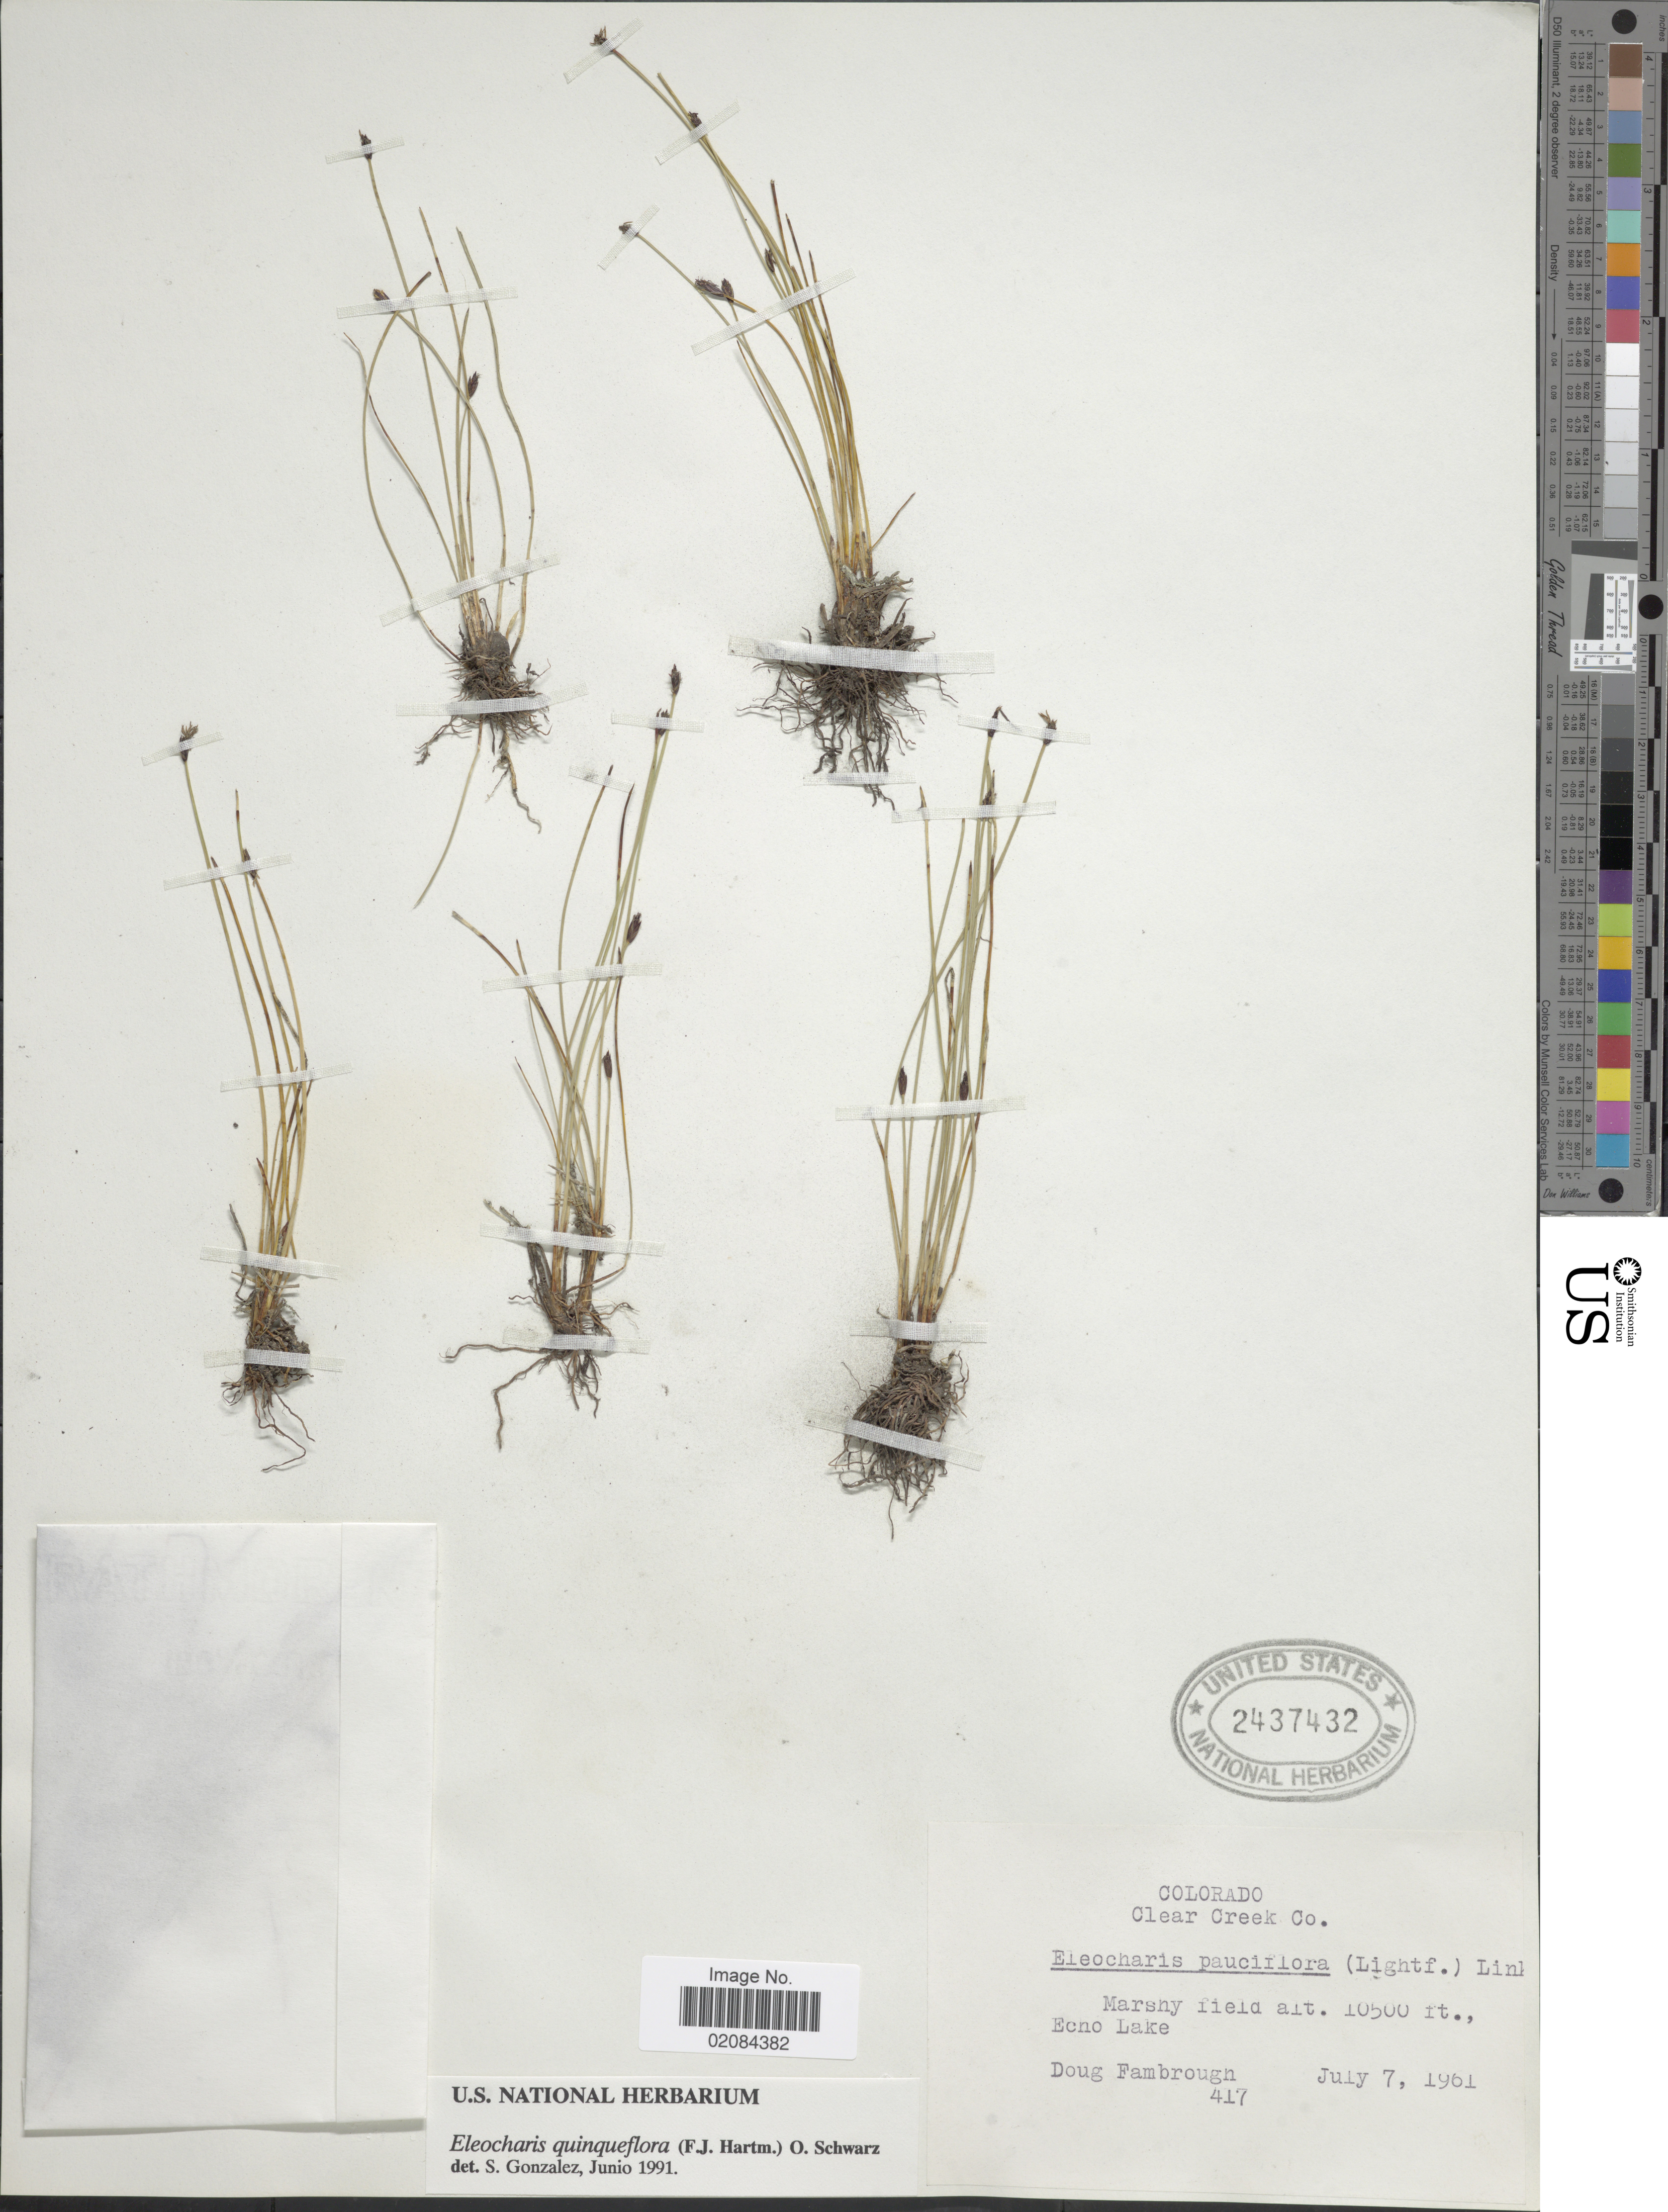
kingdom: Plantae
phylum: Tracheophyta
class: Liliopsida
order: Poales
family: Cyperaceae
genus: Eleocharis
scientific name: Eleocharis quinqueflora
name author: (Hartmann) O. Schwarz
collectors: D. Fambrough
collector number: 417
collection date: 1961-07-07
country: United States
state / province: Colorado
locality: Clear Creek Co. Ecno Lake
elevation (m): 3200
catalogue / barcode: US 2437432